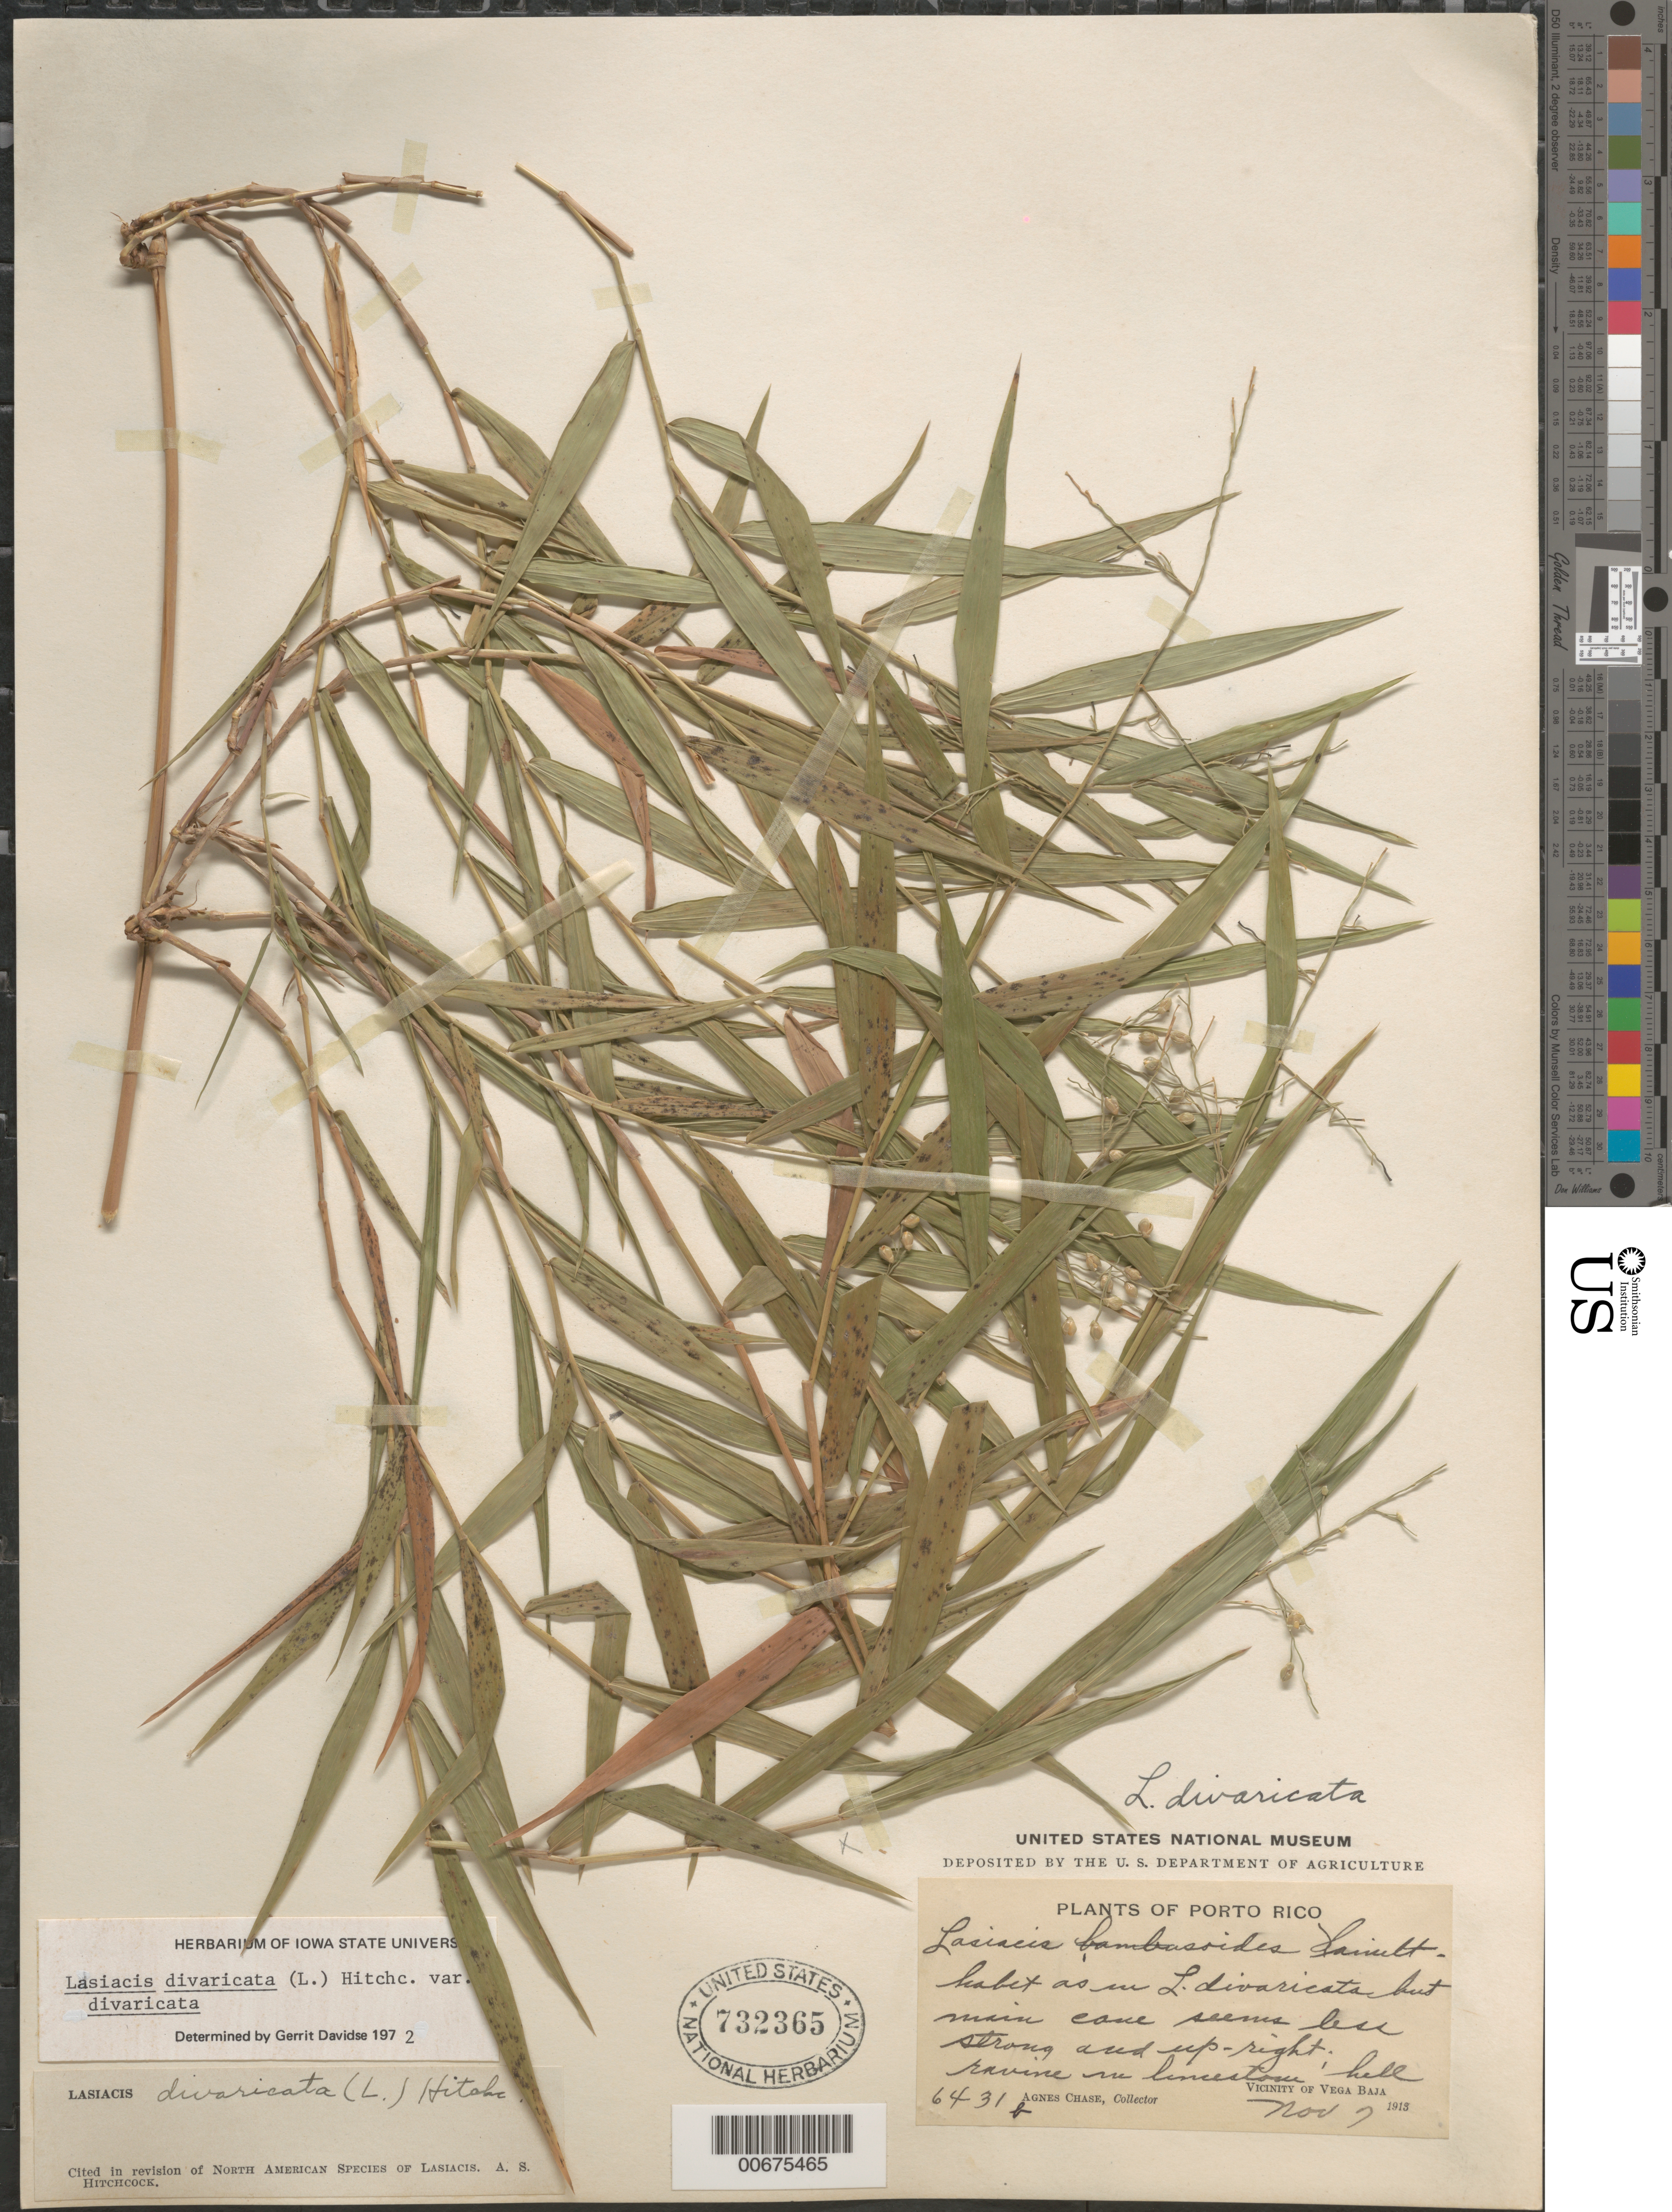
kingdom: Plantae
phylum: Tracheophyta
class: Liliopsida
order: Poales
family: Poaceae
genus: Lasiacis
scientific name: Lasiacis divaricata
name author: (L.) Hitchc.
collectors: A. Chase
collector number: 6431b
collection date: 1913-11-07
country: Puerto Rico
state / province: Vega Baja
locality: Porto Rico. Vicinity of Vega Baja.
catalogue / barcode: US 732365